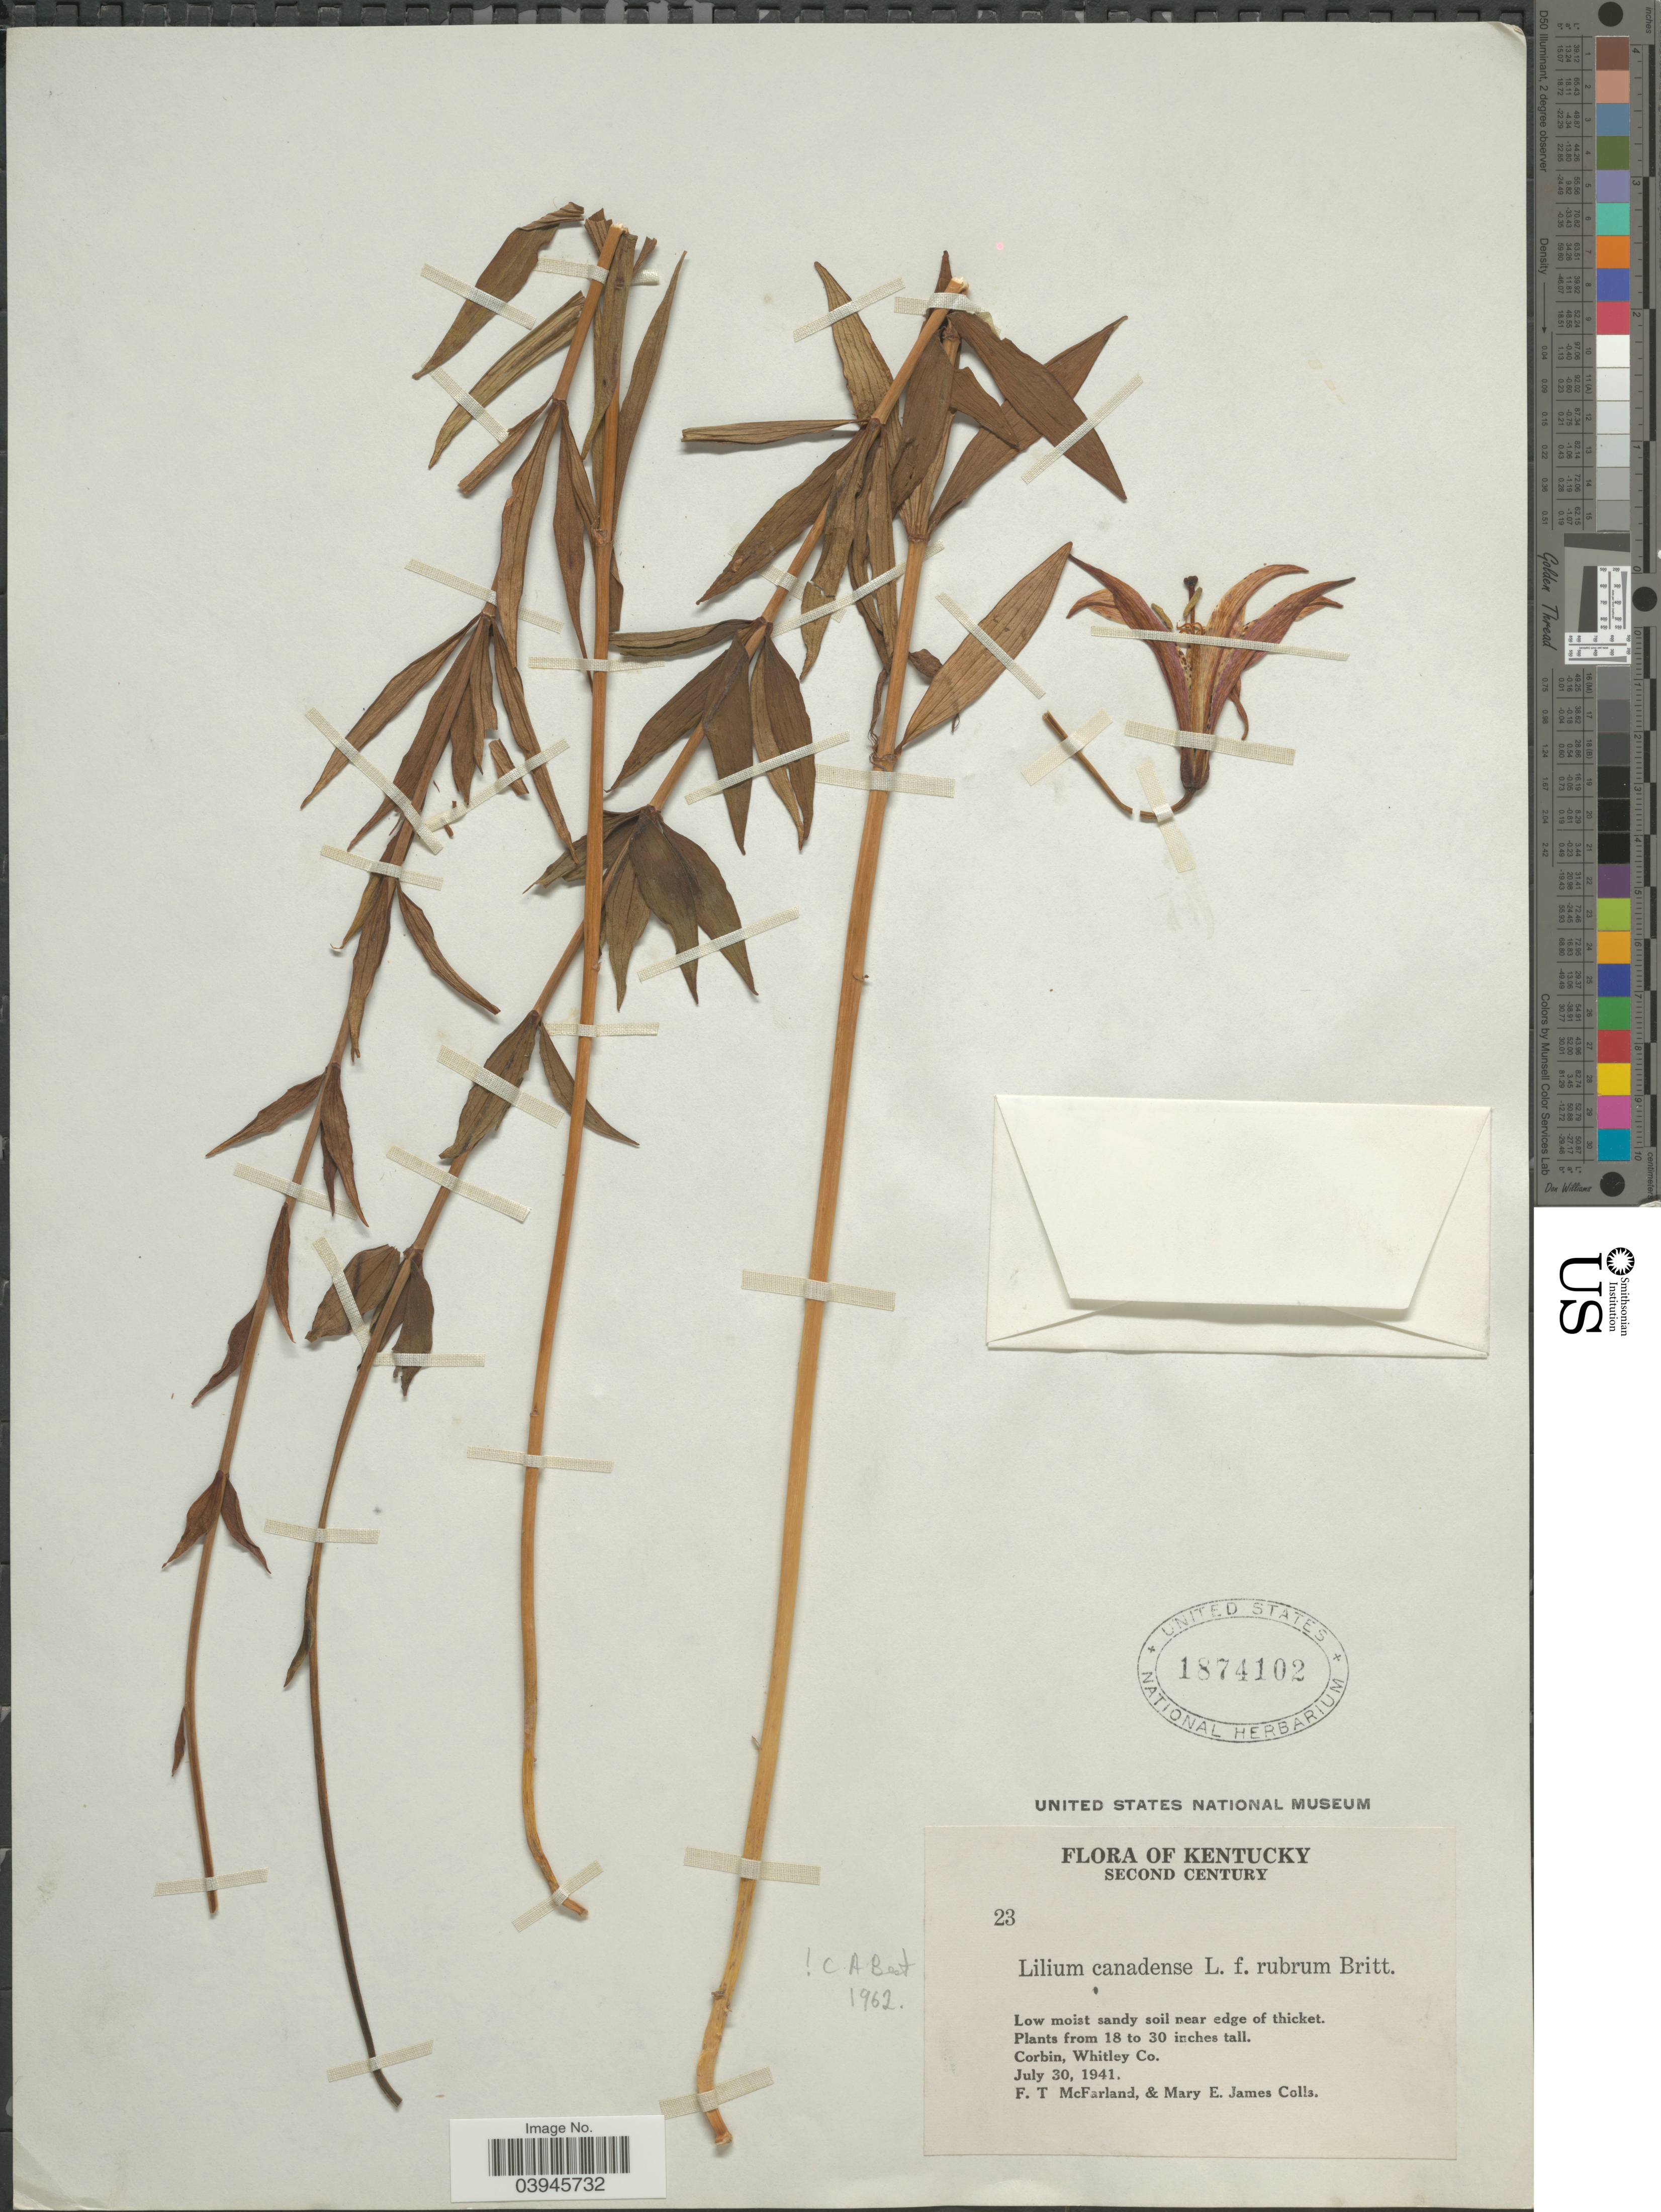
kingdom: Plantae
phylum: Tracheophyta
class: Liliopsida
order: Liliales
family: Liliaceae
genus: Lilium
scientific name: Lilium canadense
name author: L.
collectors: F. McFarland & M. James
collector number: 23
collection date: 1941-07-30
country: United States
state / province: Kentucky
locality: Corbin, Whitley Co.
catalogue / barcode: US 1874102